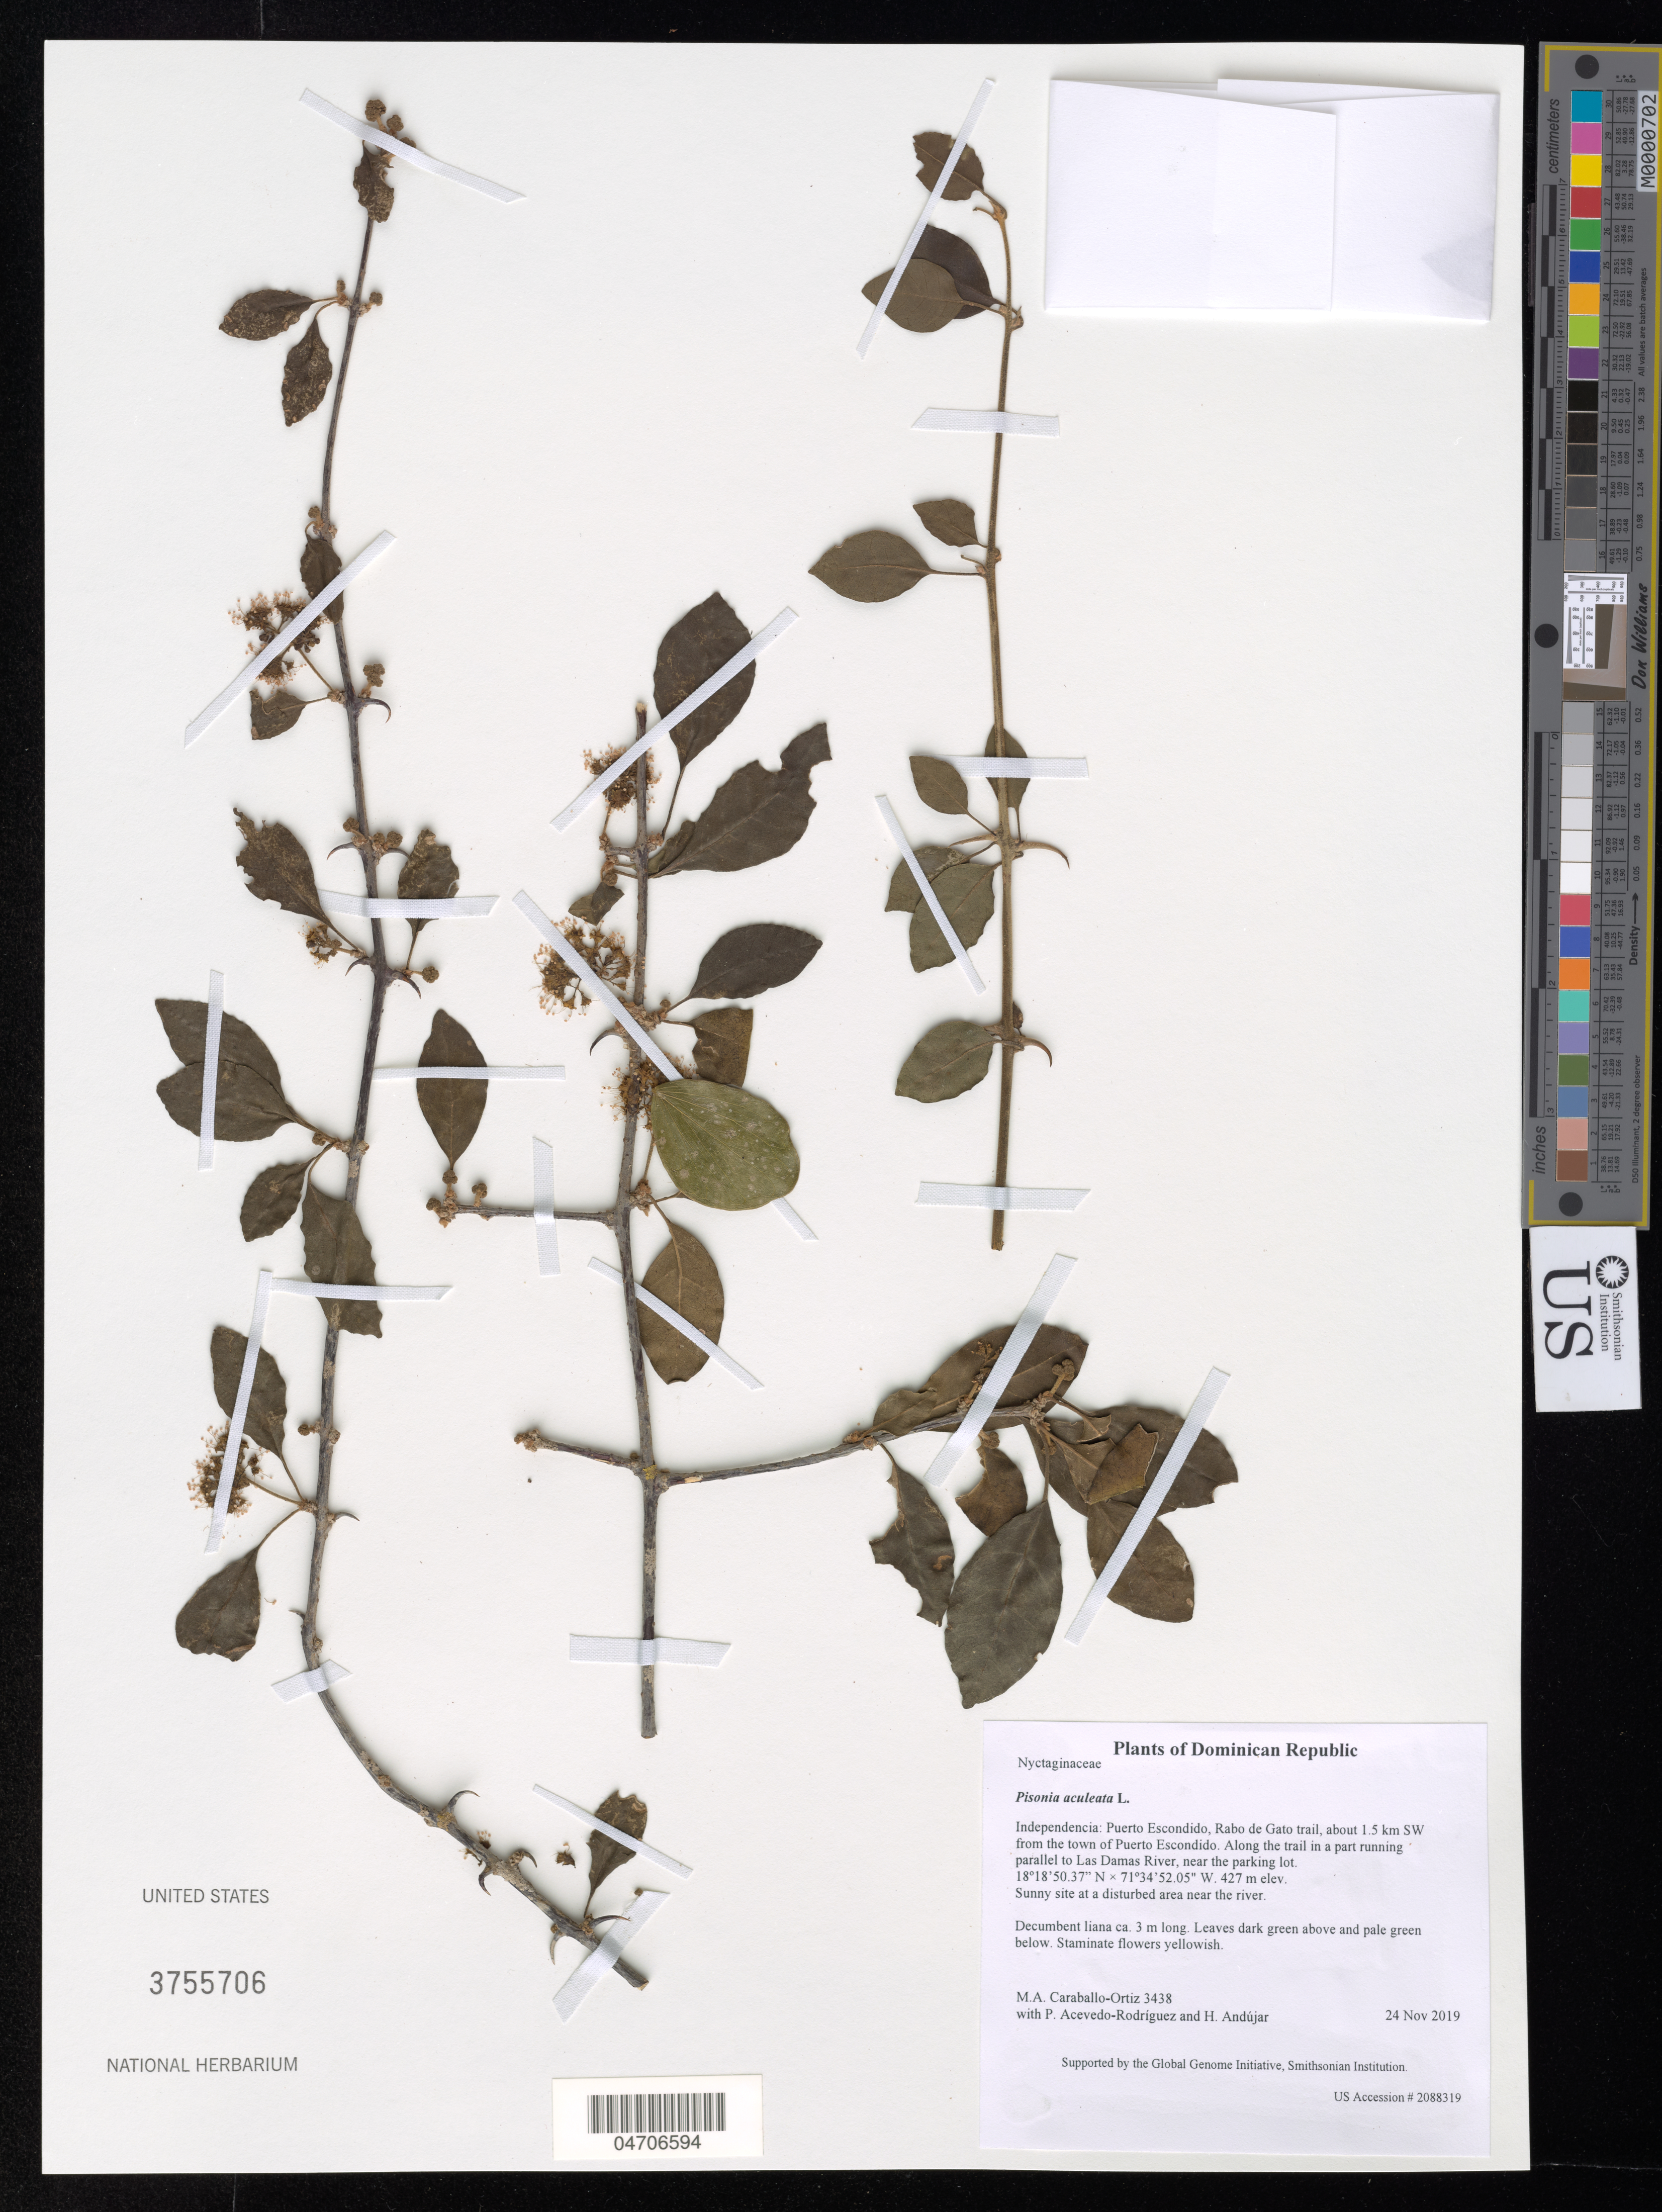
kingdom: Plantae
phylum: Tracheophyta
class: Magnoliopsida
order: Caryophyllales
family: Nyctaginaceae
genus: Pisonia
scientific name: Pisonia aculeata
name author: L.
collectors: M. Caraballo-Ortiz, P. Acevedo-Rodr. & H. Andujar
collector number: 3438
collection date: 2019-11-24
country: Dominican Republic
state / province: Independencia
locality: Puerto Escondido, Rabo de Gato trail, about 1.5 km SW from the town of Puerto Escondido. Along the trail in a part running parallel to Las Damas River, near the parking lot.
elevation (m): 427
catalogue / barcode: US 3755706